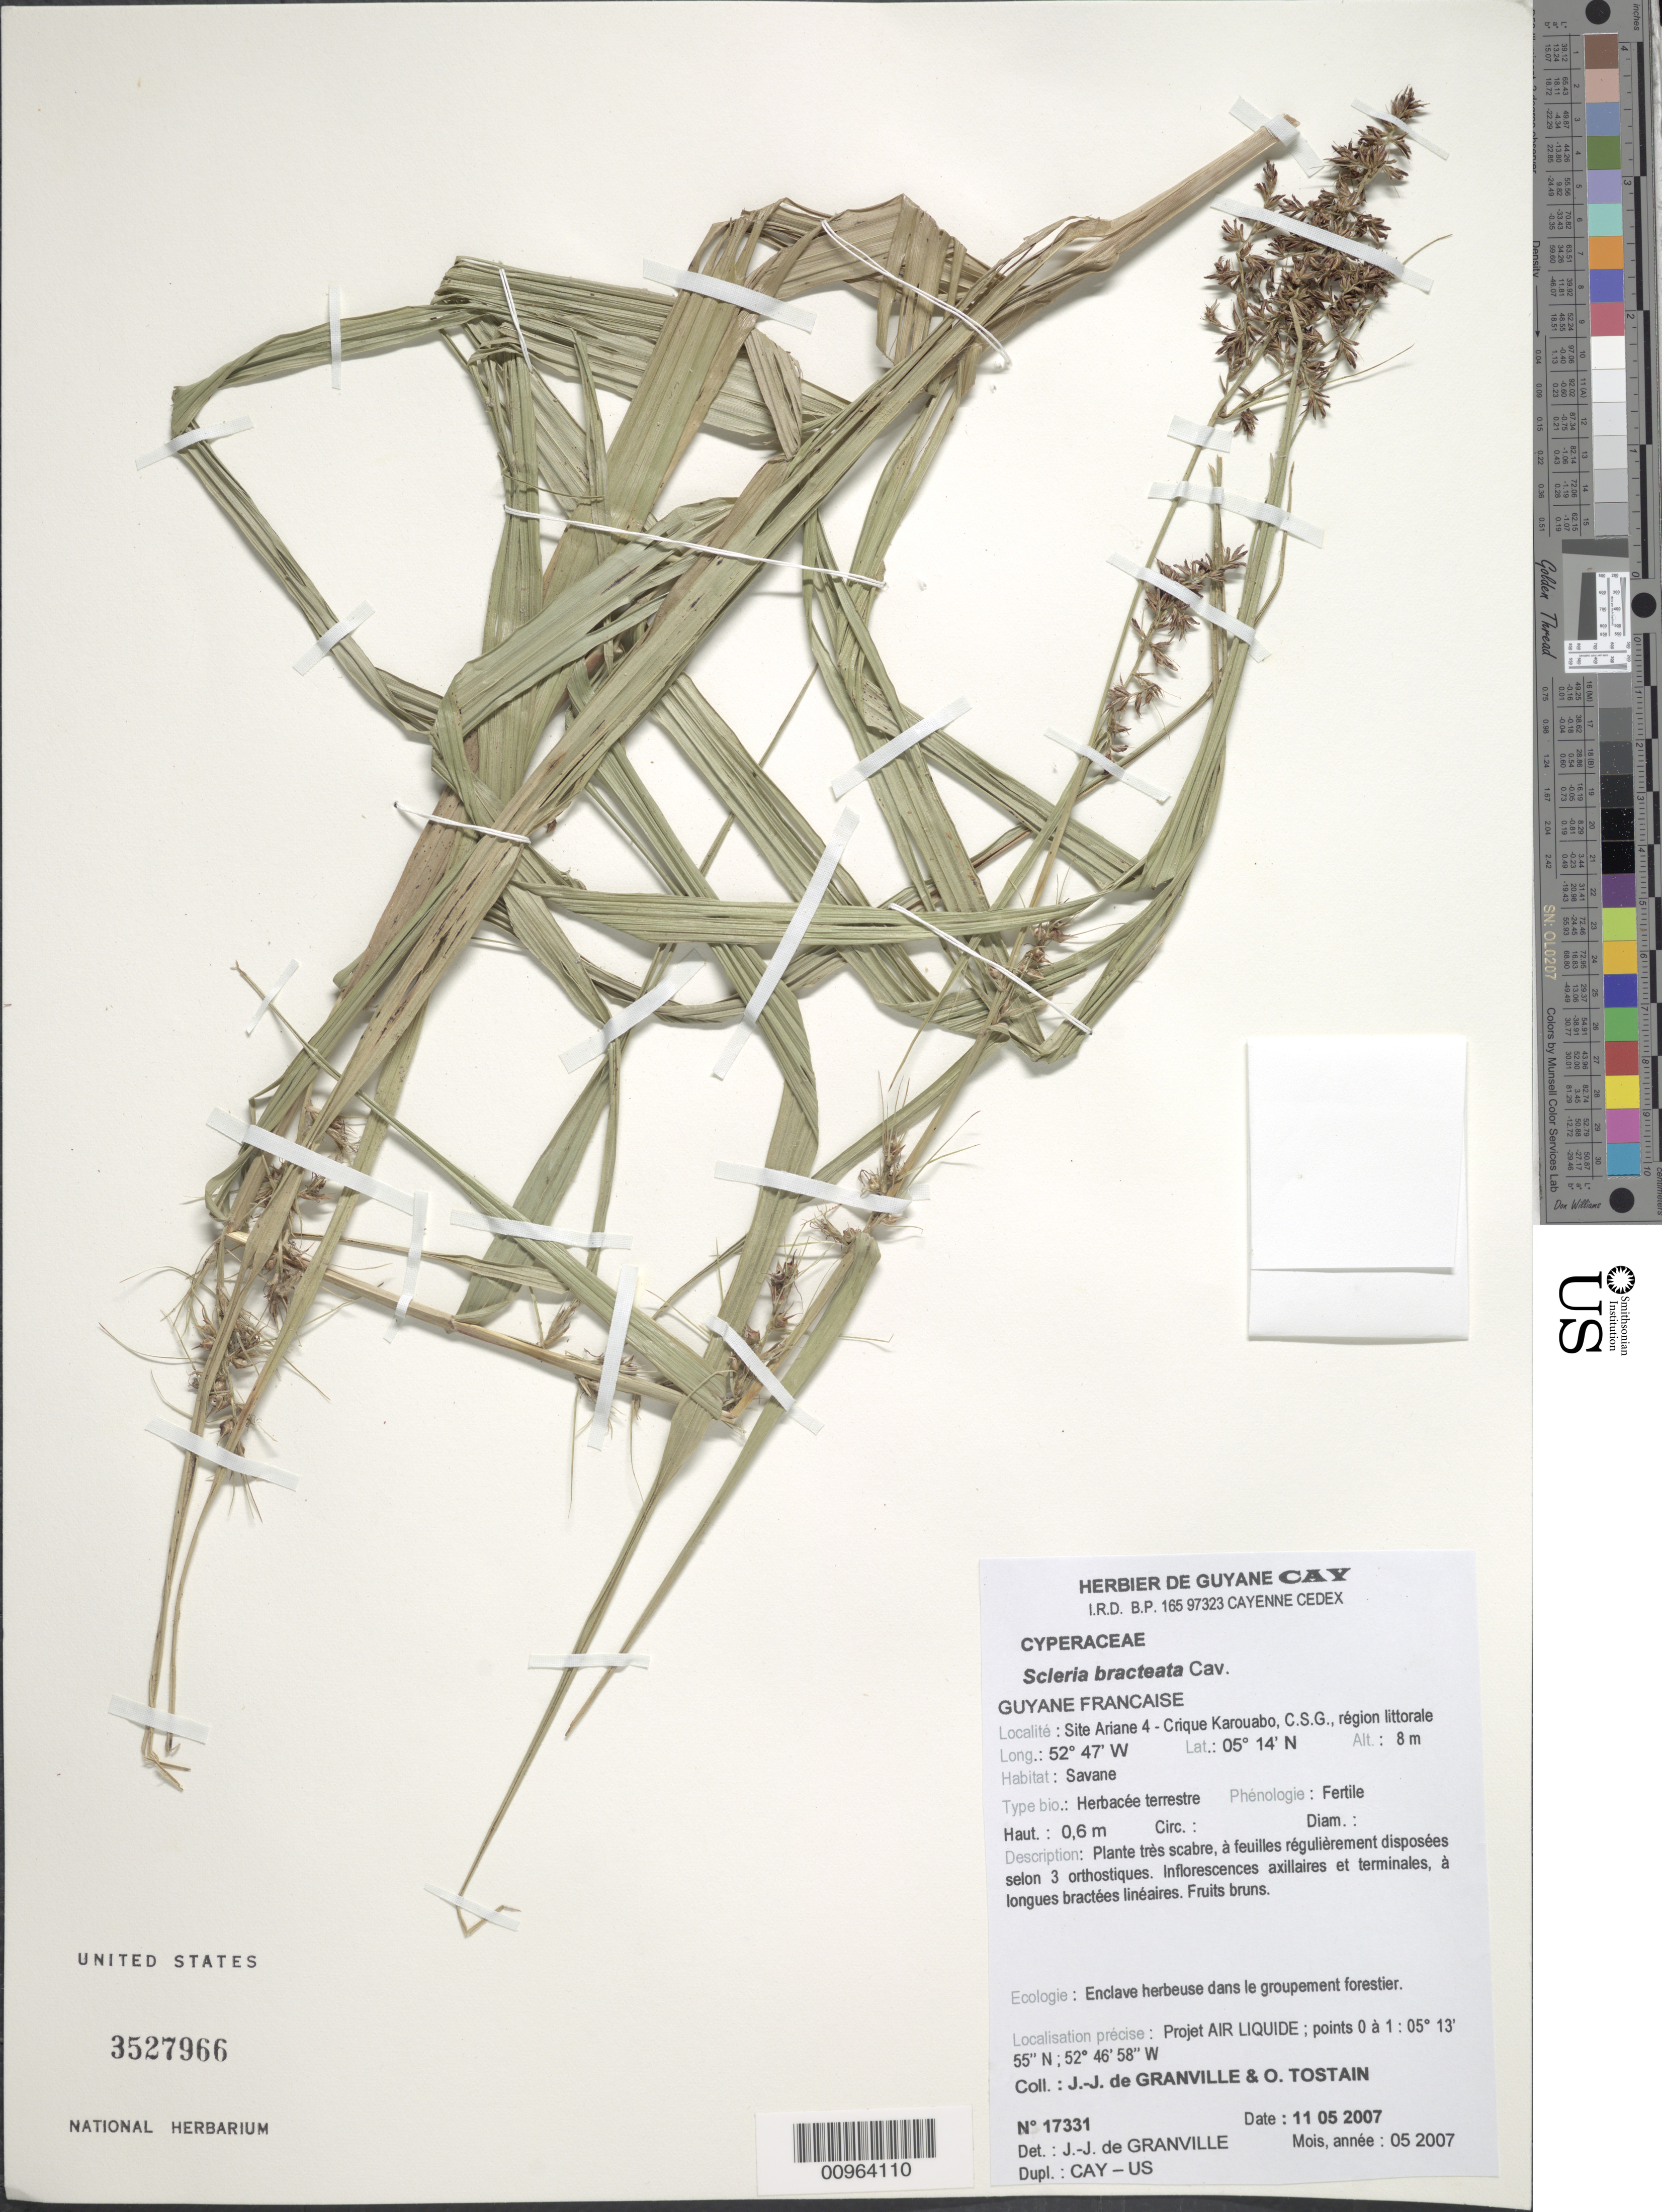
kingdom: Plantae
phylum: Tracheophyta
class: Liliopsida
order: Poales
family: Cyperaceae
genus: Scleria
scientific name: Scleria bracteata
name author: Cav.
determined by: Granville, J. J. de, (CAY), Institut de Recherche pour le Developpement (IRD) (FRENCH GUIANA)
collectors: J.-J. de Granville & O. Tostain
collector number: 17331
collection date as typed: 11-May-07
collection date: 2007-05-11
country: French Guiana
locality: Crique Karouabo, C.S.G., Site Ariane 4. Projet AIR LIQUIDE; points 0 a 1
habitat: Region littorale; savane. Enclave herbeuse dans le groupement forestier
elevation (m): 8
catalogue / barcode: US 3527966